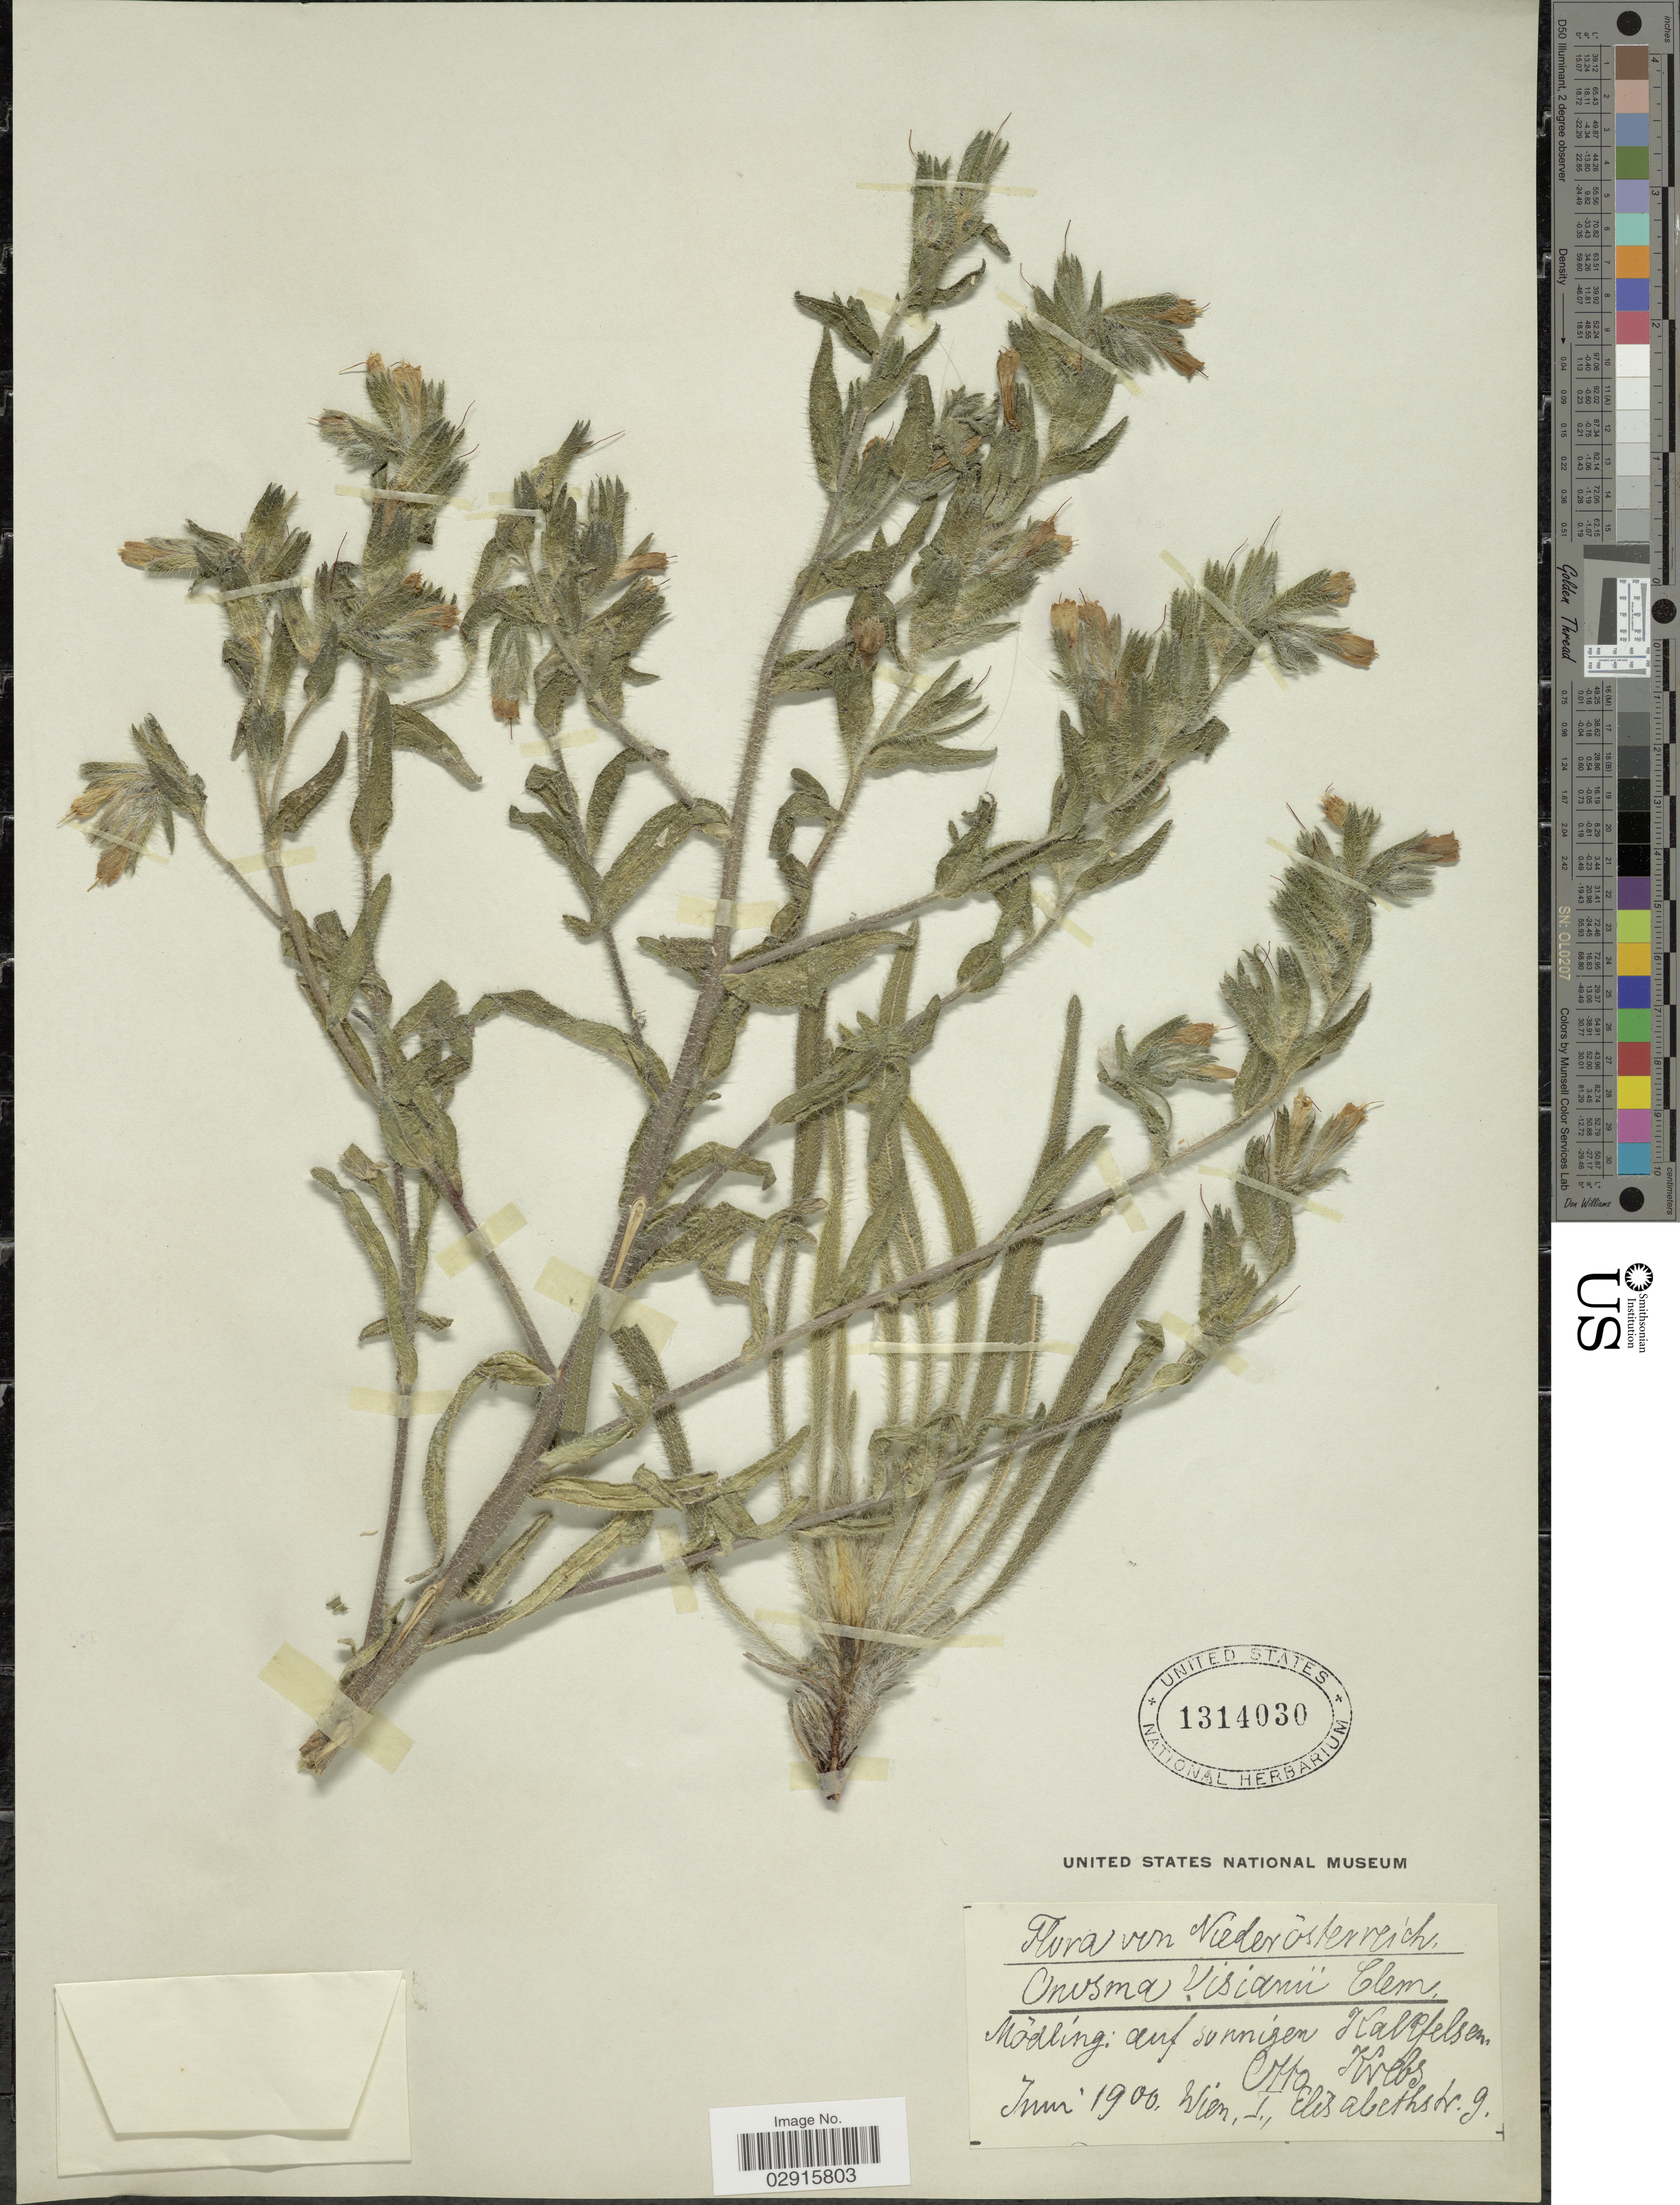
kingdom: Plantae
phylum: Tracheophyta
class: Magnoliopsida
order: Boraginales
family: Boraginaceae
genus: Onosma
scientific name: Onosma visianii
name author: Clementi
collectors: O. Krebs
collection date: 1900-06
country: Austria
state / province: Wien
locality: Nieder österreich. Madling auf sonnigen Kalkfelsen. I., Elisabethstr. 9 [interpreted].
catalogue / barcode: US 1314030